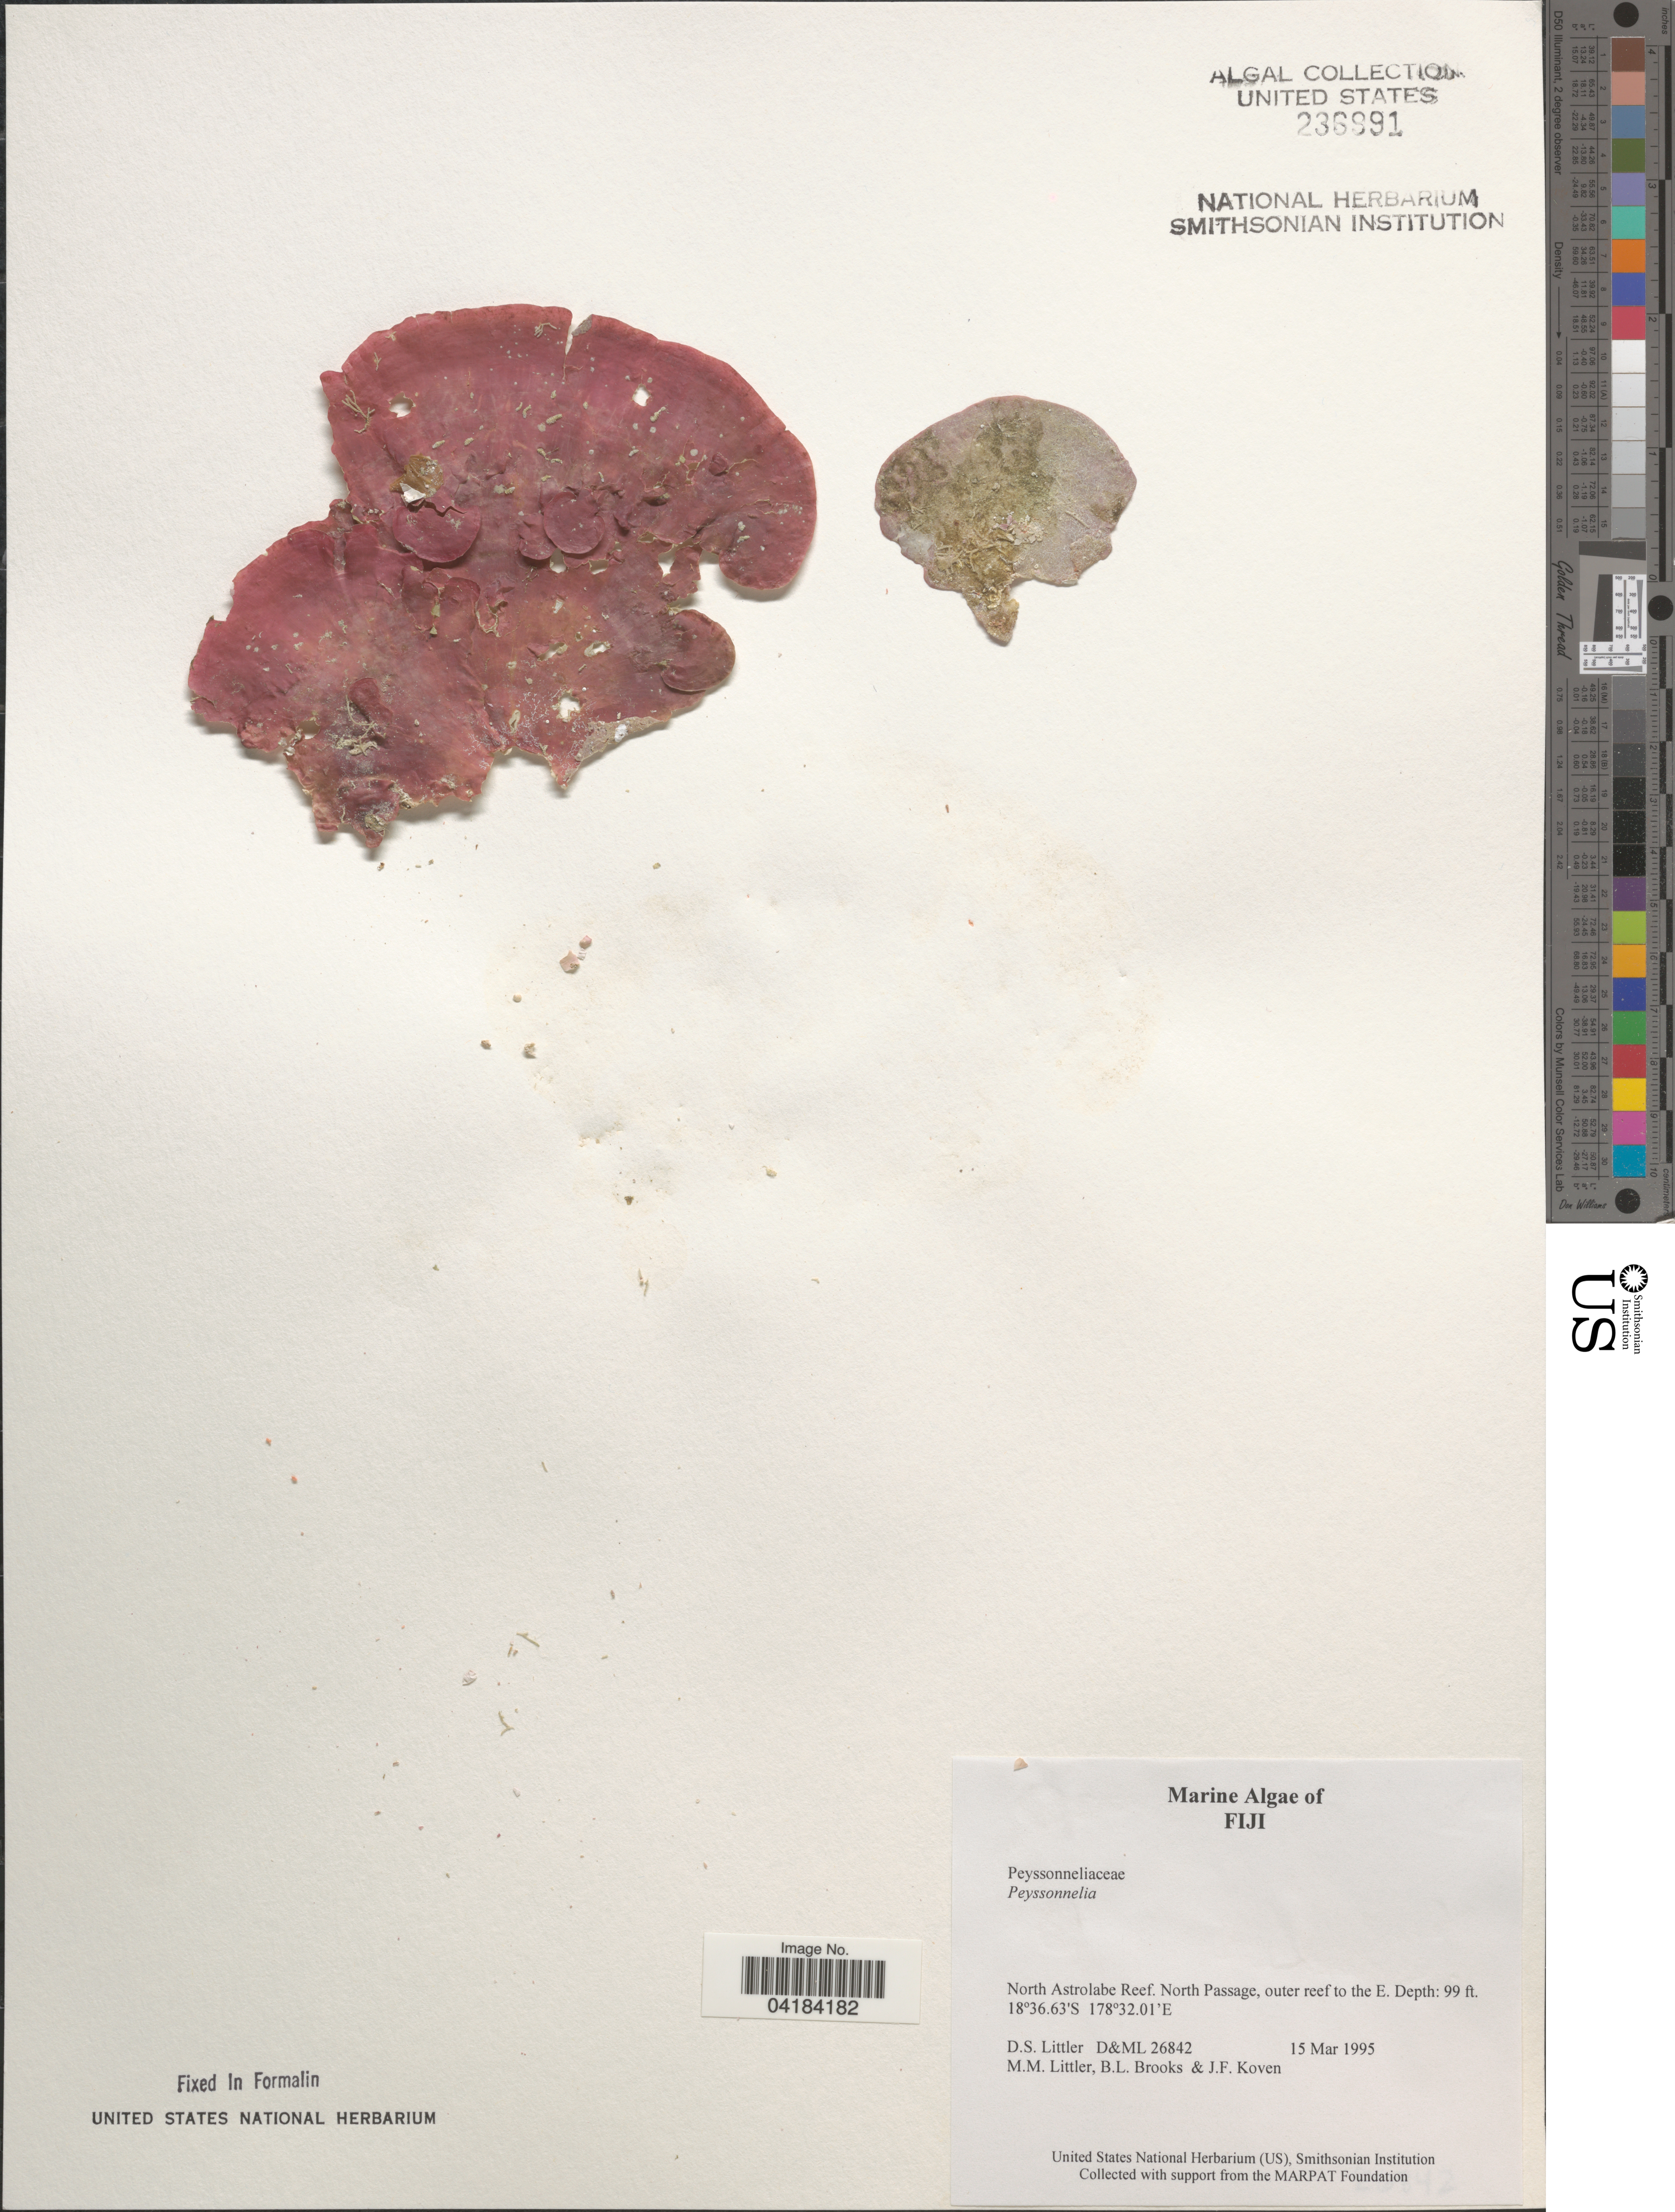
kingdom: Plantae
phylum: Rhodophyta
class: Florideophyceae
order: Peyssonneliales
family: Peyssonneliaceae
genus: Peyssonnelia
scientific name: Peyssonnelia sp.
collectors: D. S. Littler, B. Brooks & J. Koven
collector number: D&ML26842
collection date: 1995-03-15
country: Fiji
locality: North Astrolabe Reef. North Passage, outer reef to the E.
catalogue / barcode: US 236991